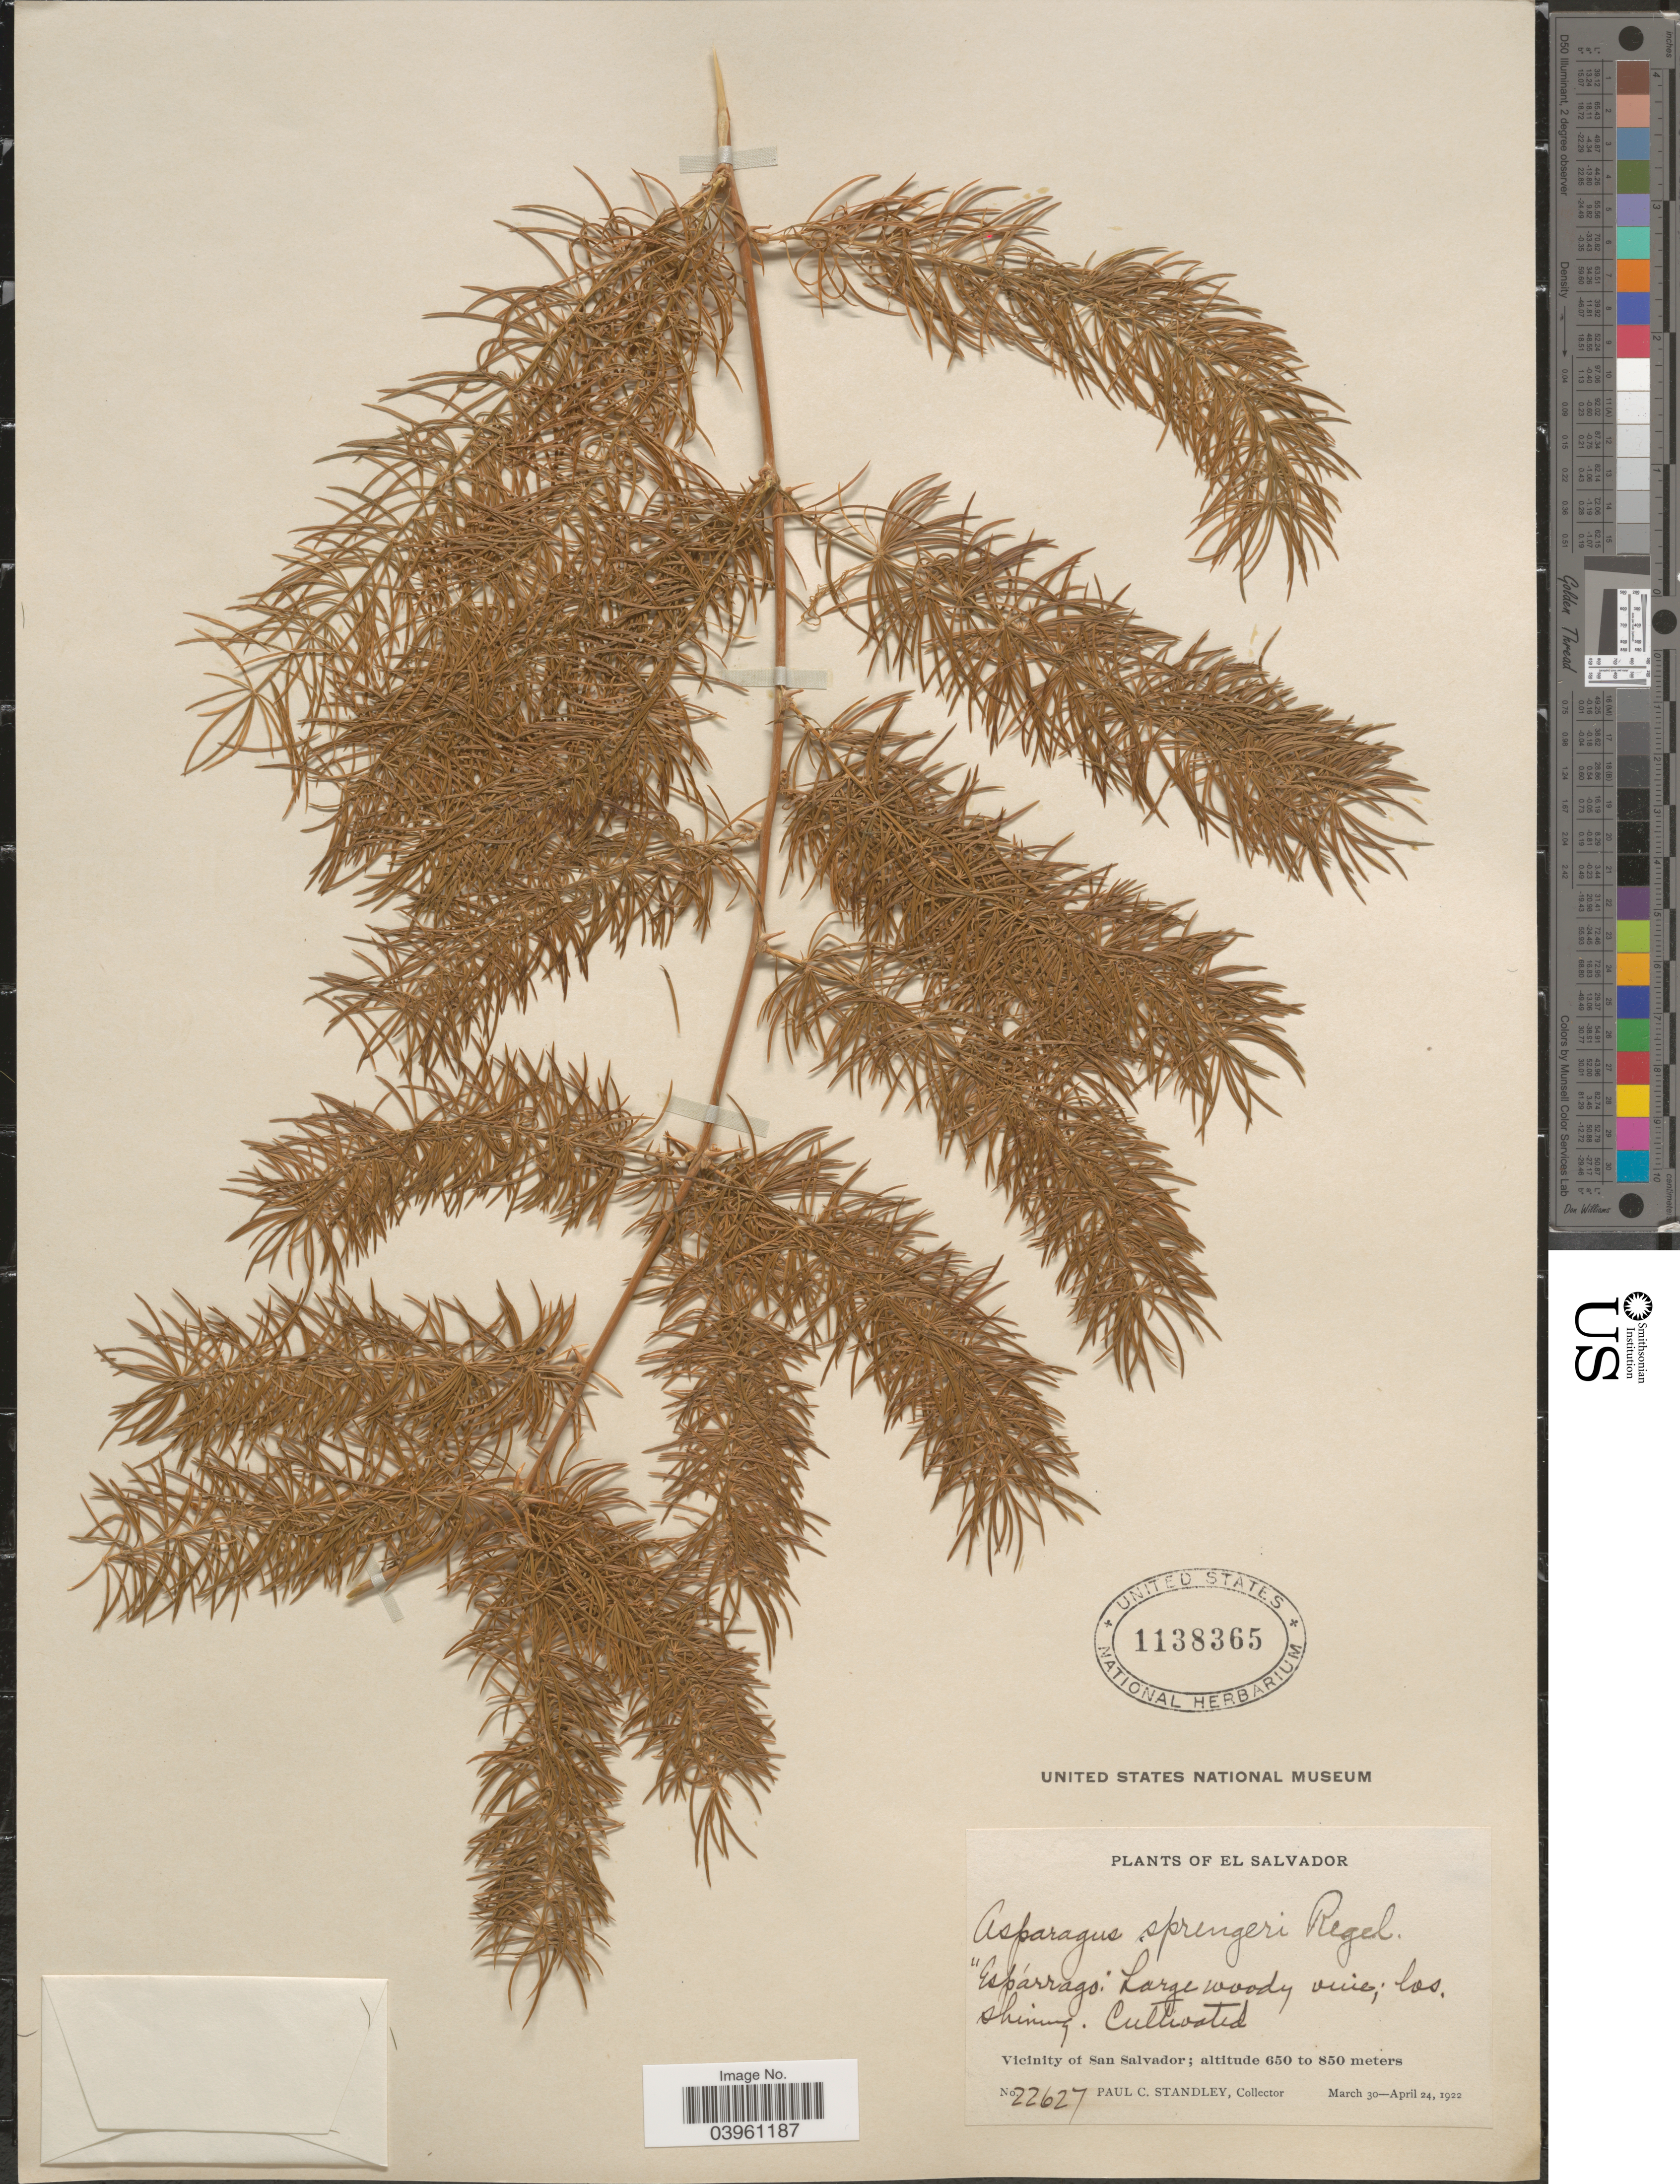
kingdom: Plantae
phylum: Tracheophyta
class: Liliopsida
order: Asparagales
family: Asparagaceae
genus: Asparagus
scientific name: Asparagus sp.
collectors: P. C. Standley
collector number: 22627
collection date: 1922-03-30/1922-04-24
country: El Salvador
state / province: San Salvador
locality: Vicinity of San Salvador.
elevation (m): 650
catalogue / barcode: US 1138365